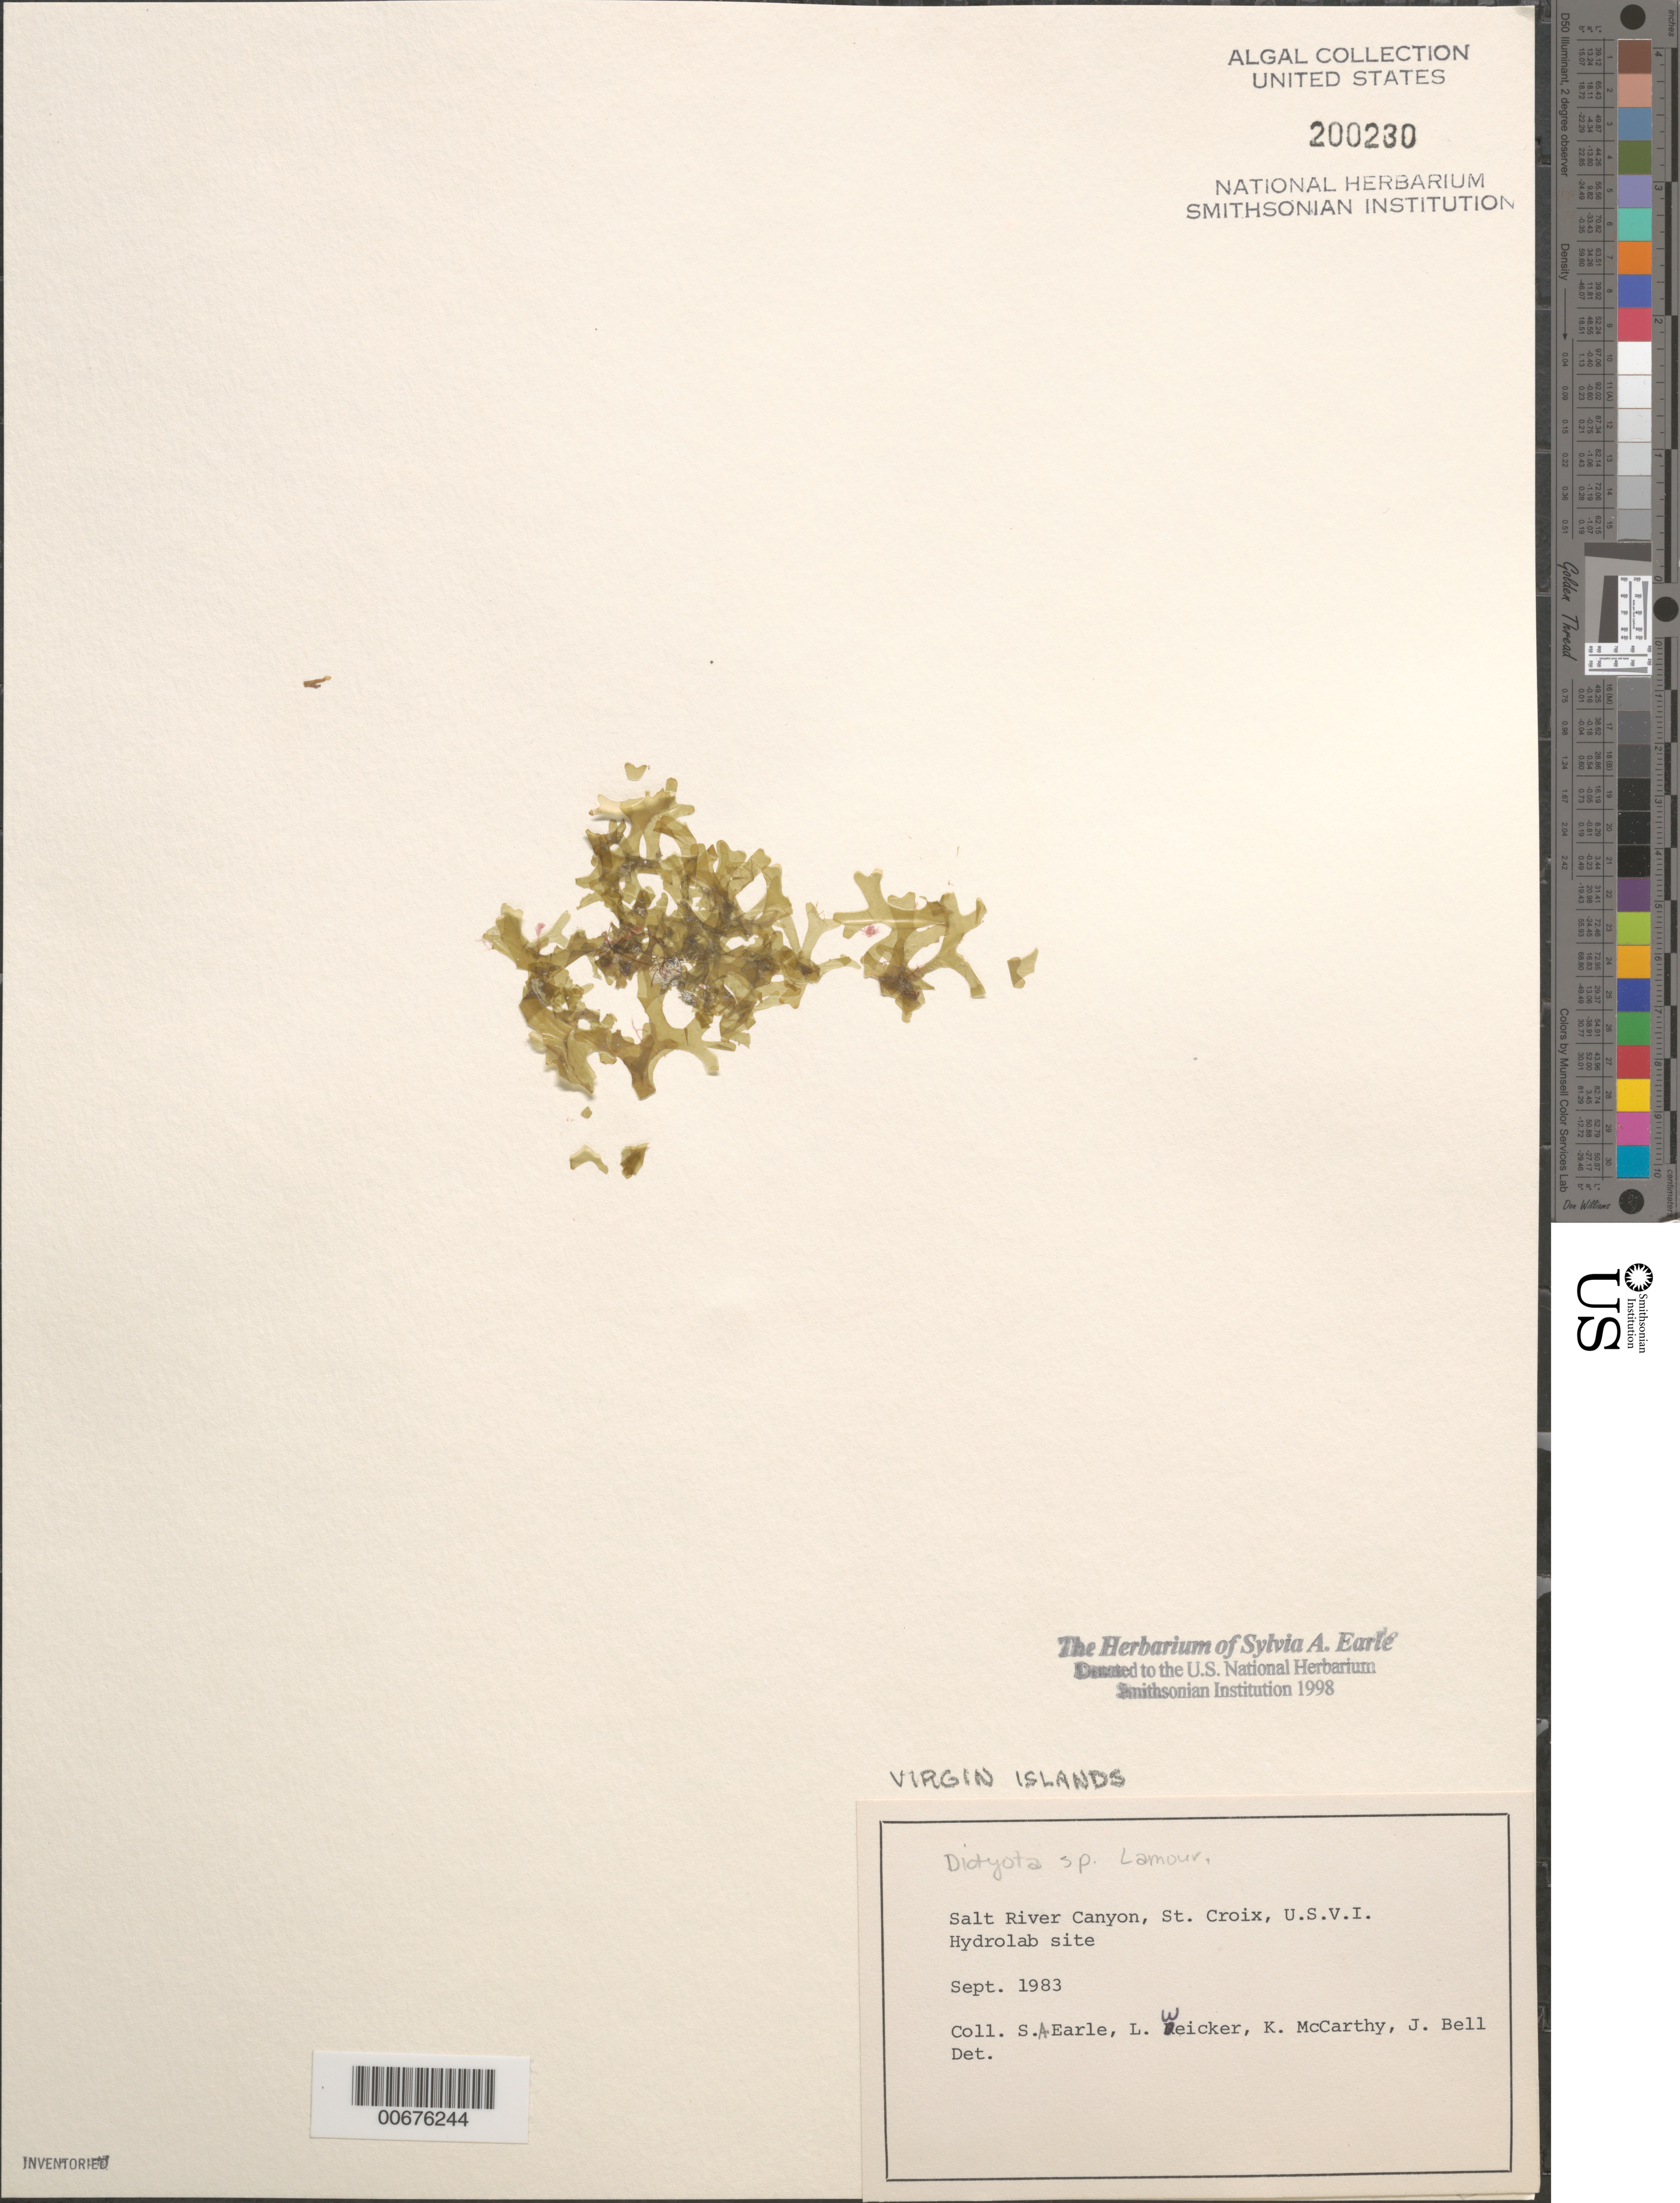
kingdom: Chromista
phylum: Ochrophyta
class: Phaeophyceae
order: Dictyotales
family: Dictyotaceae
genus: Dictyota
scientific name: Dictyota sp.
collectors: S. A. Earle, L. Weicker, K. McCarthy & J. Bell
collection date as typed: Sep 1983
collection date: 1983-09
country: U.S. Virgin Islands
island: St. Croix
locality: Salt River Canyon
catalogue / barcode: US 200230